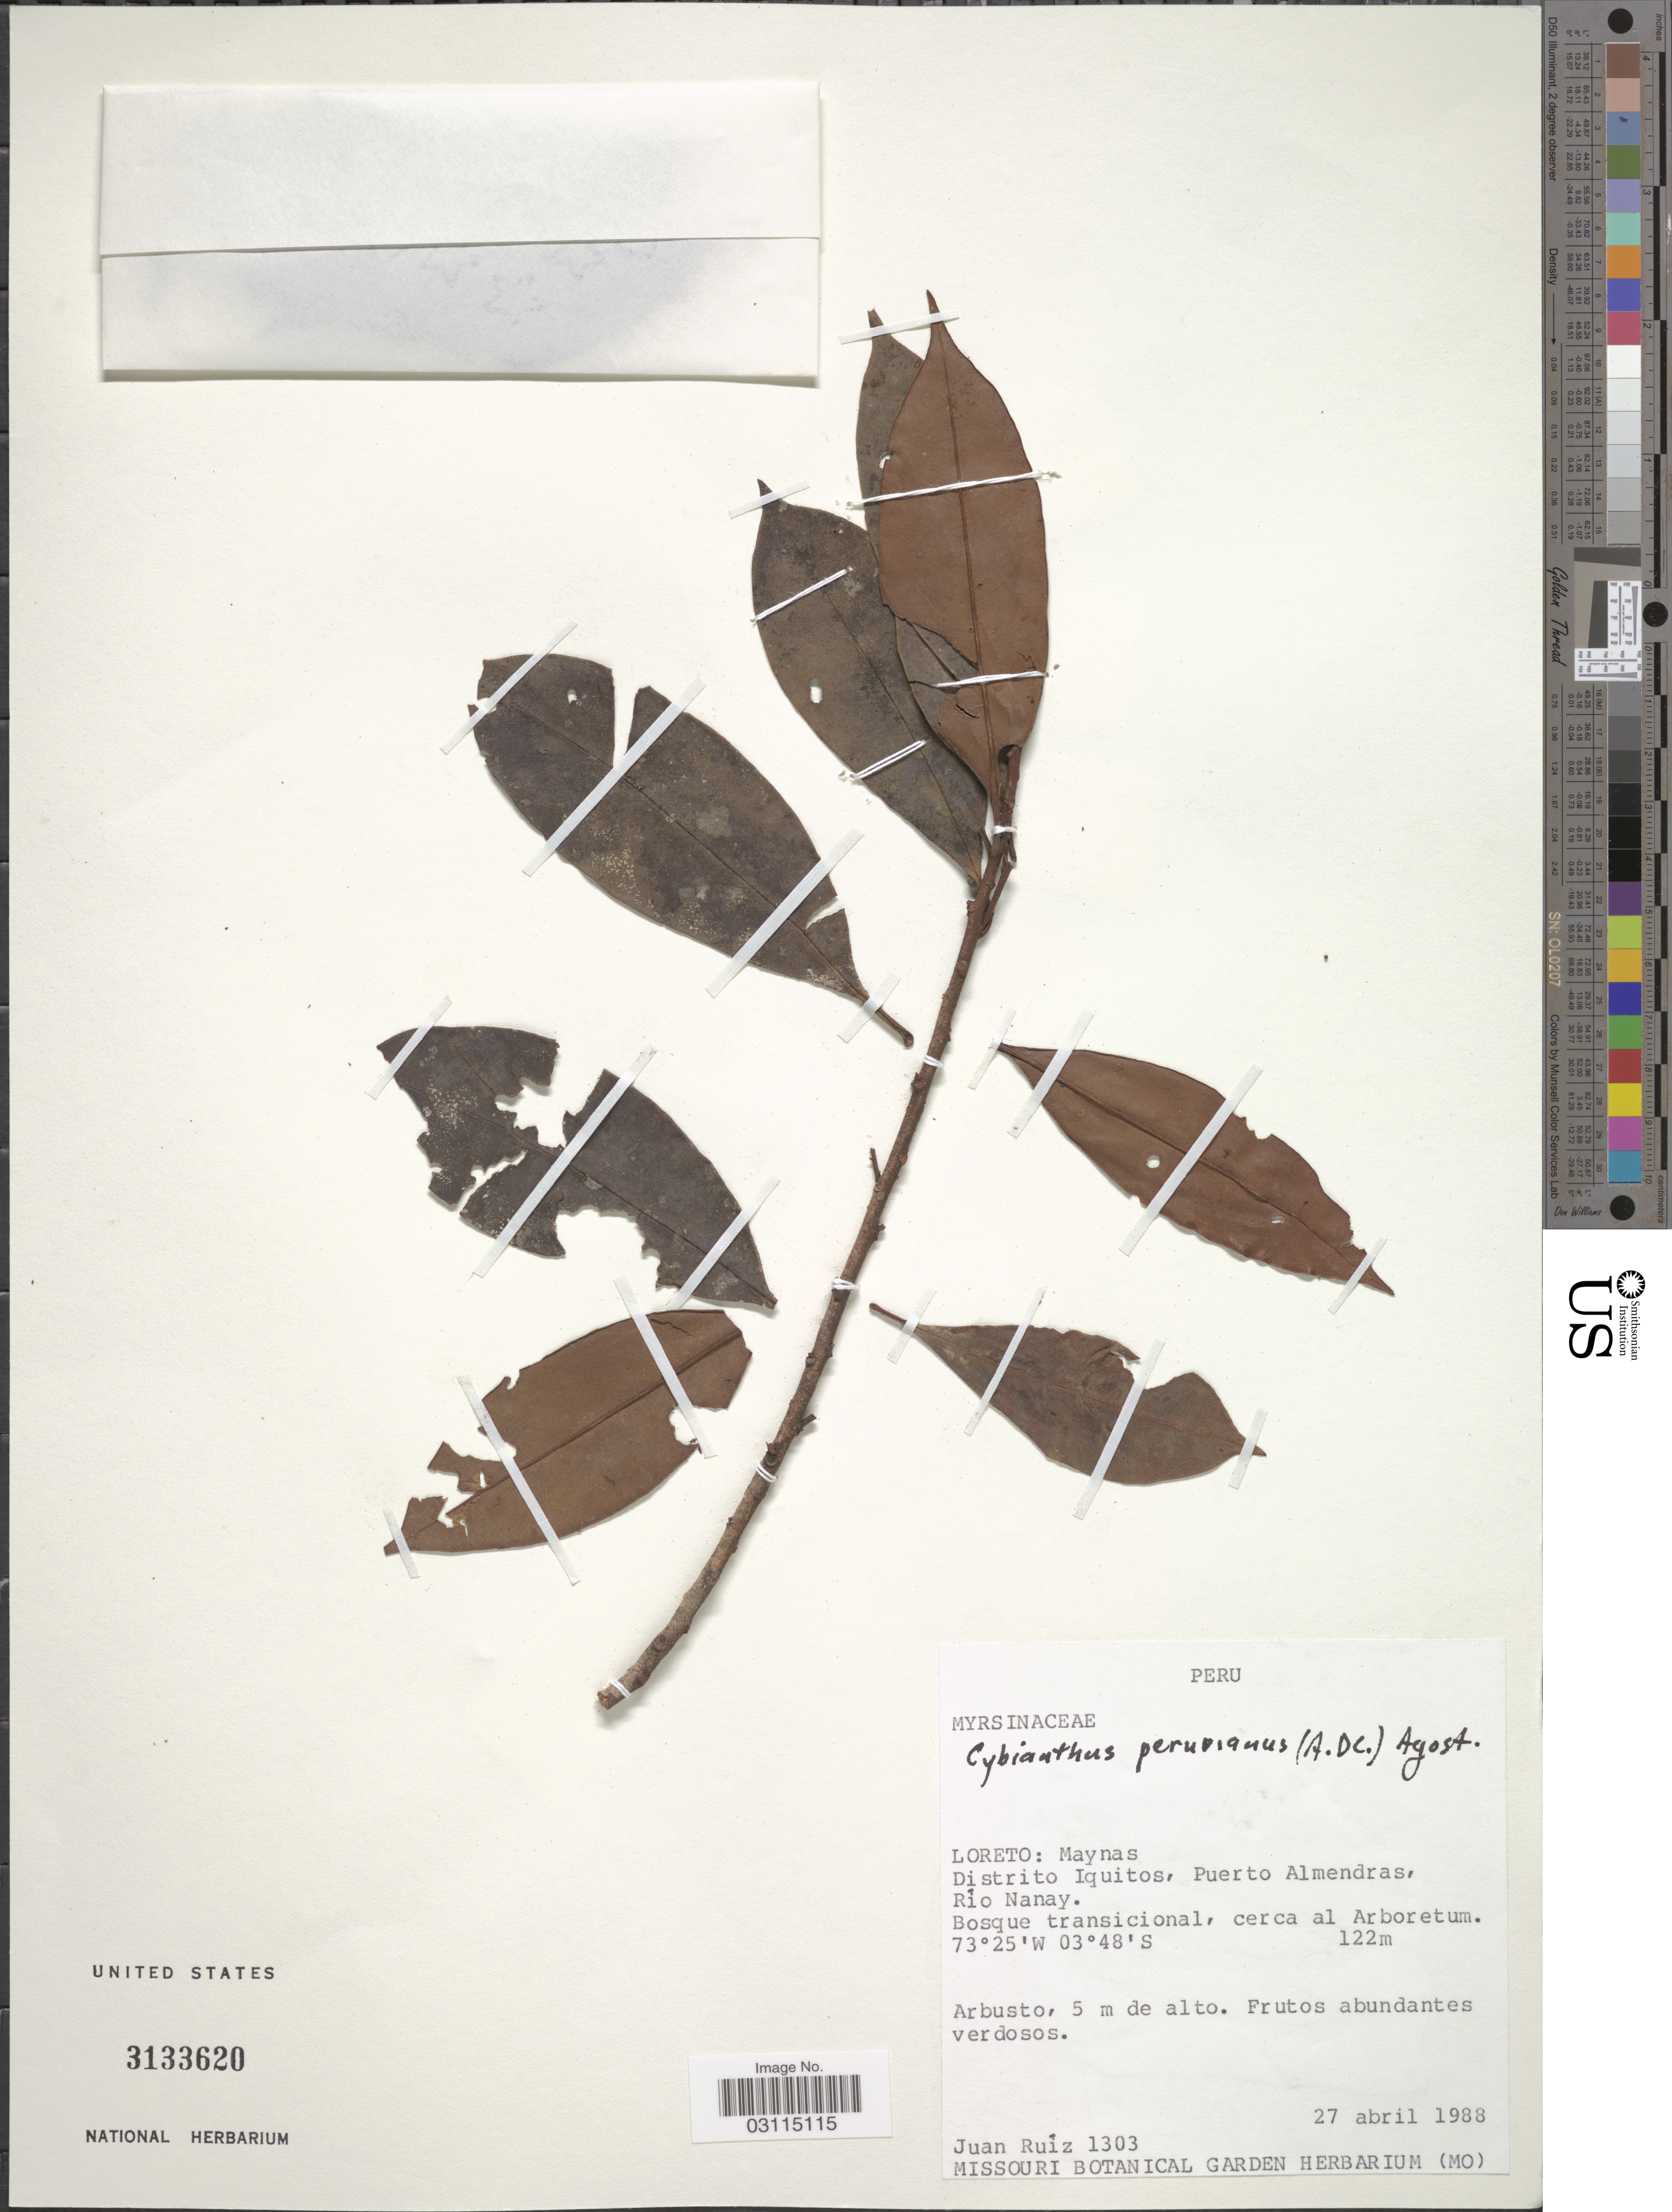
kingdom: Plantae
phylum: Tracheophyta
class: Magnoliopsida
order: Ericales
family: Primulaceae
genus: Cybianthus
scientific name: Cybianthus peruvianus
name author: (A. DC.) Miq.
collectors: J. Ruíz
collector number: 1303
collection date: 1988-04-27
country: Peru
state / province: Loreto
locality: Maynas, Distrito Iquitos, Puerto Almendras, Rio Nanay.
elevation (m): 122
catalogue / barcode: US 3133620